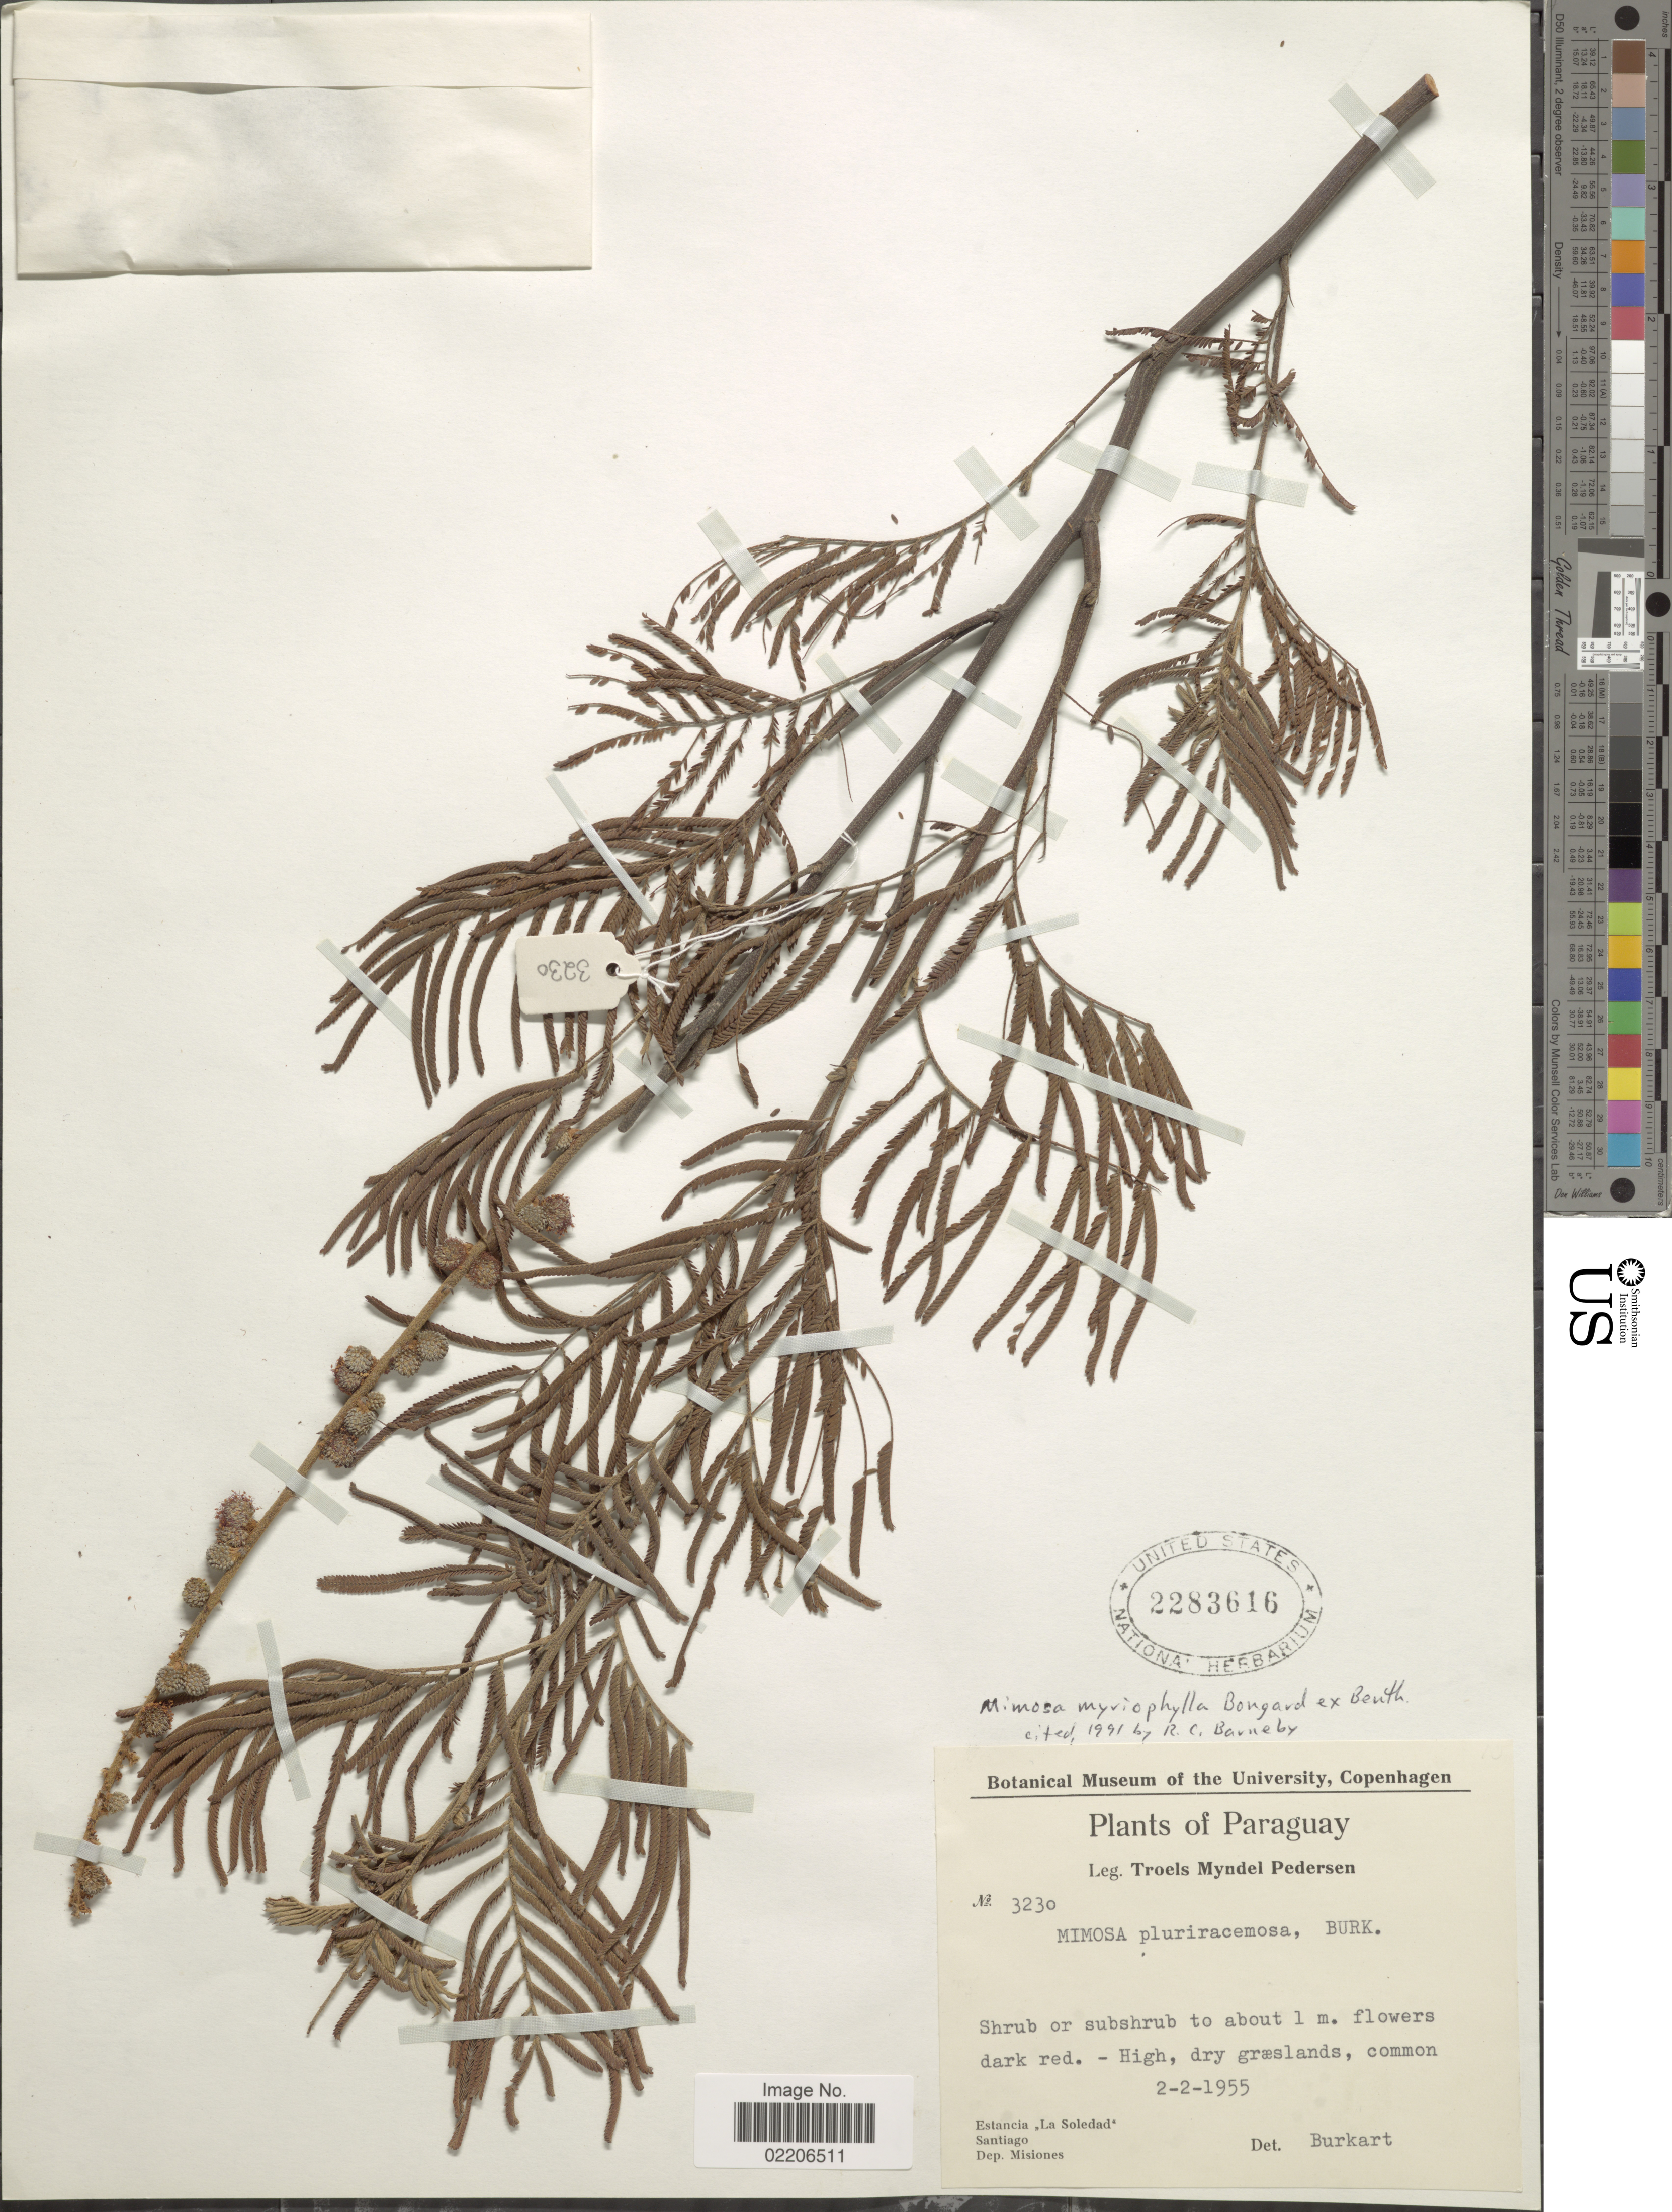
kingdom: Plantae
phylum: Tracheophyta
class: Magnoliopsida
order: Fabales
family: Fabaceae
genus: Mimosa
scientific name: Mimosa myriophylla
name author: Bong. ex Benth.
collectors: T. Pederson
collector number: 3230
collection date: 1955-02-02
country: Paraguay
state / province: Misiones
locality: Estancia "La Soledad". Santiago. Dep. Misiones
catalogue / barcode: US 2283616